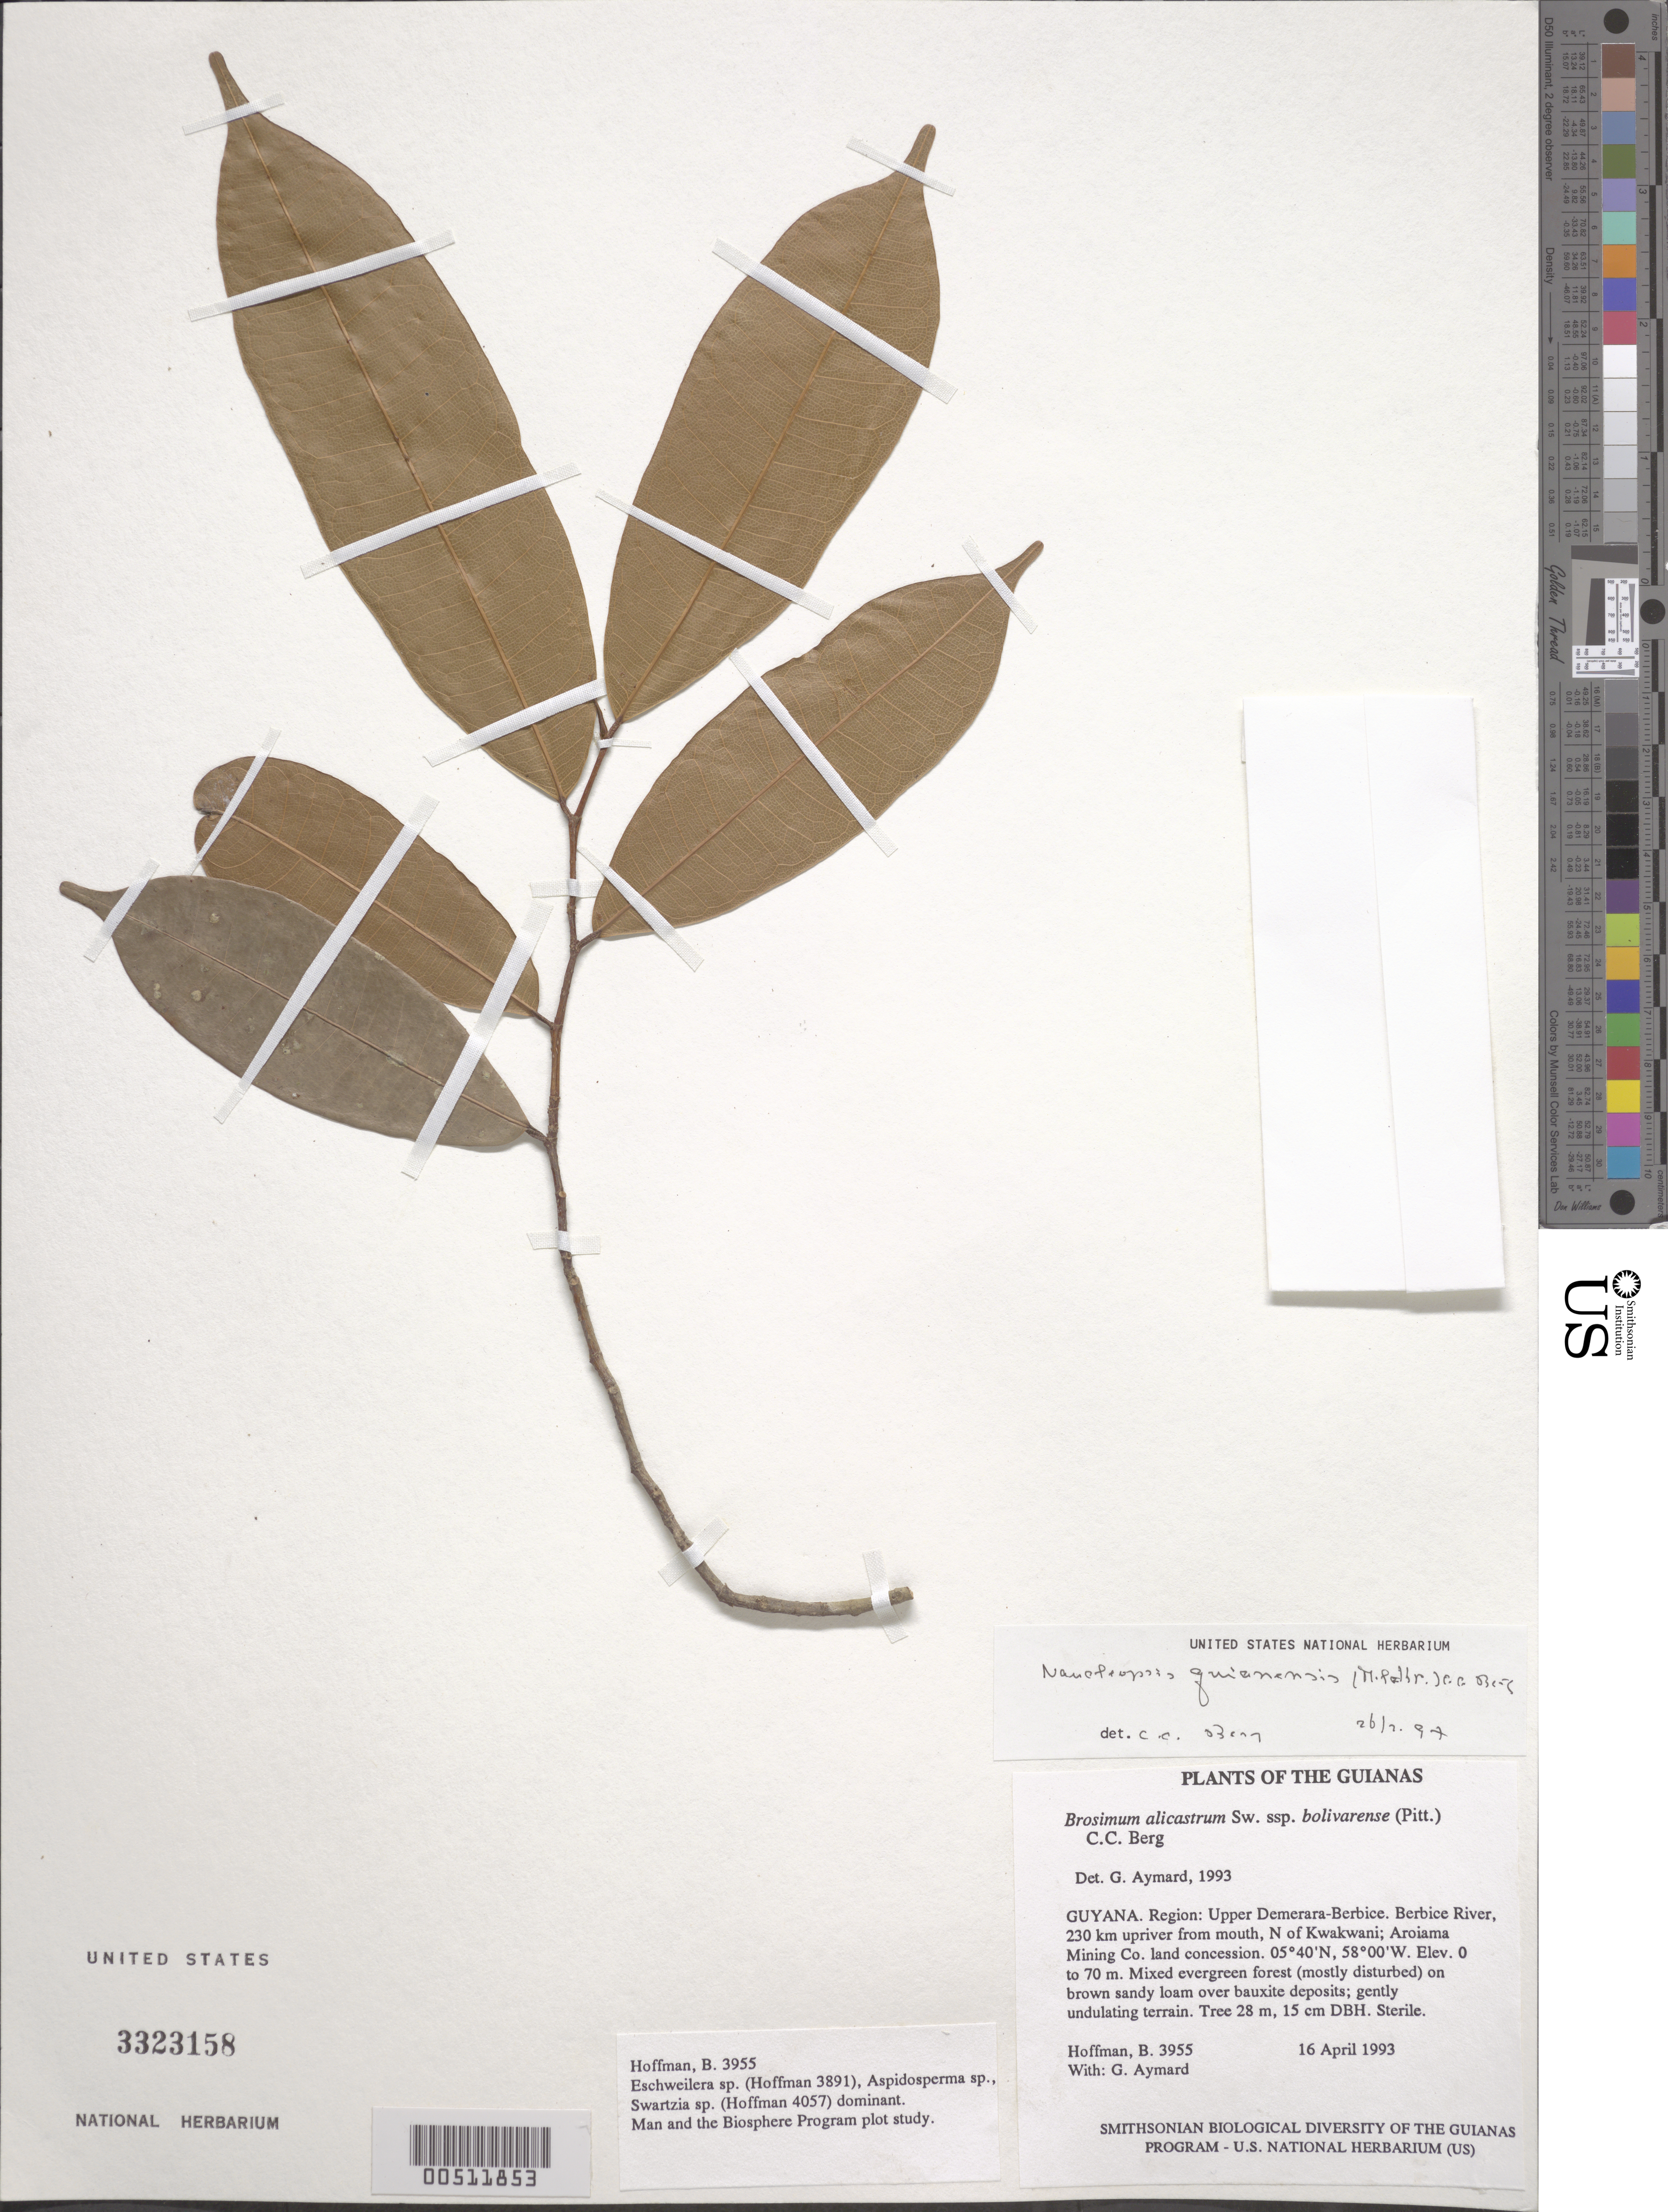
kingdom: Plantae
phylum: Tracheophyta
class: Magnoliopsida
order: Rosales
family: Moraceae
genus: Naucleopsis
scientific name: Naucleopsis guianensis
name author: (Mildbr.) C.C. Berg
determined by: Berg, C. C.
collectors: B. Hoffman & G. A. Aymard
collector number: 3955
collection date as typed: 16 April 1993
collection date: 1993-04-16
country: Guyana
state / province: U. Demerara-Berbice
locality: Berbice River, 230 km upriver from mouth, N of Kwakwani; Aroiama Mining Co. land concession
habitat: Mixed evergreen forest (mostly disturbed) on brown sandy loam over bauxite deposits; gently undulating terrain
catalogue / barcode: US 3323158